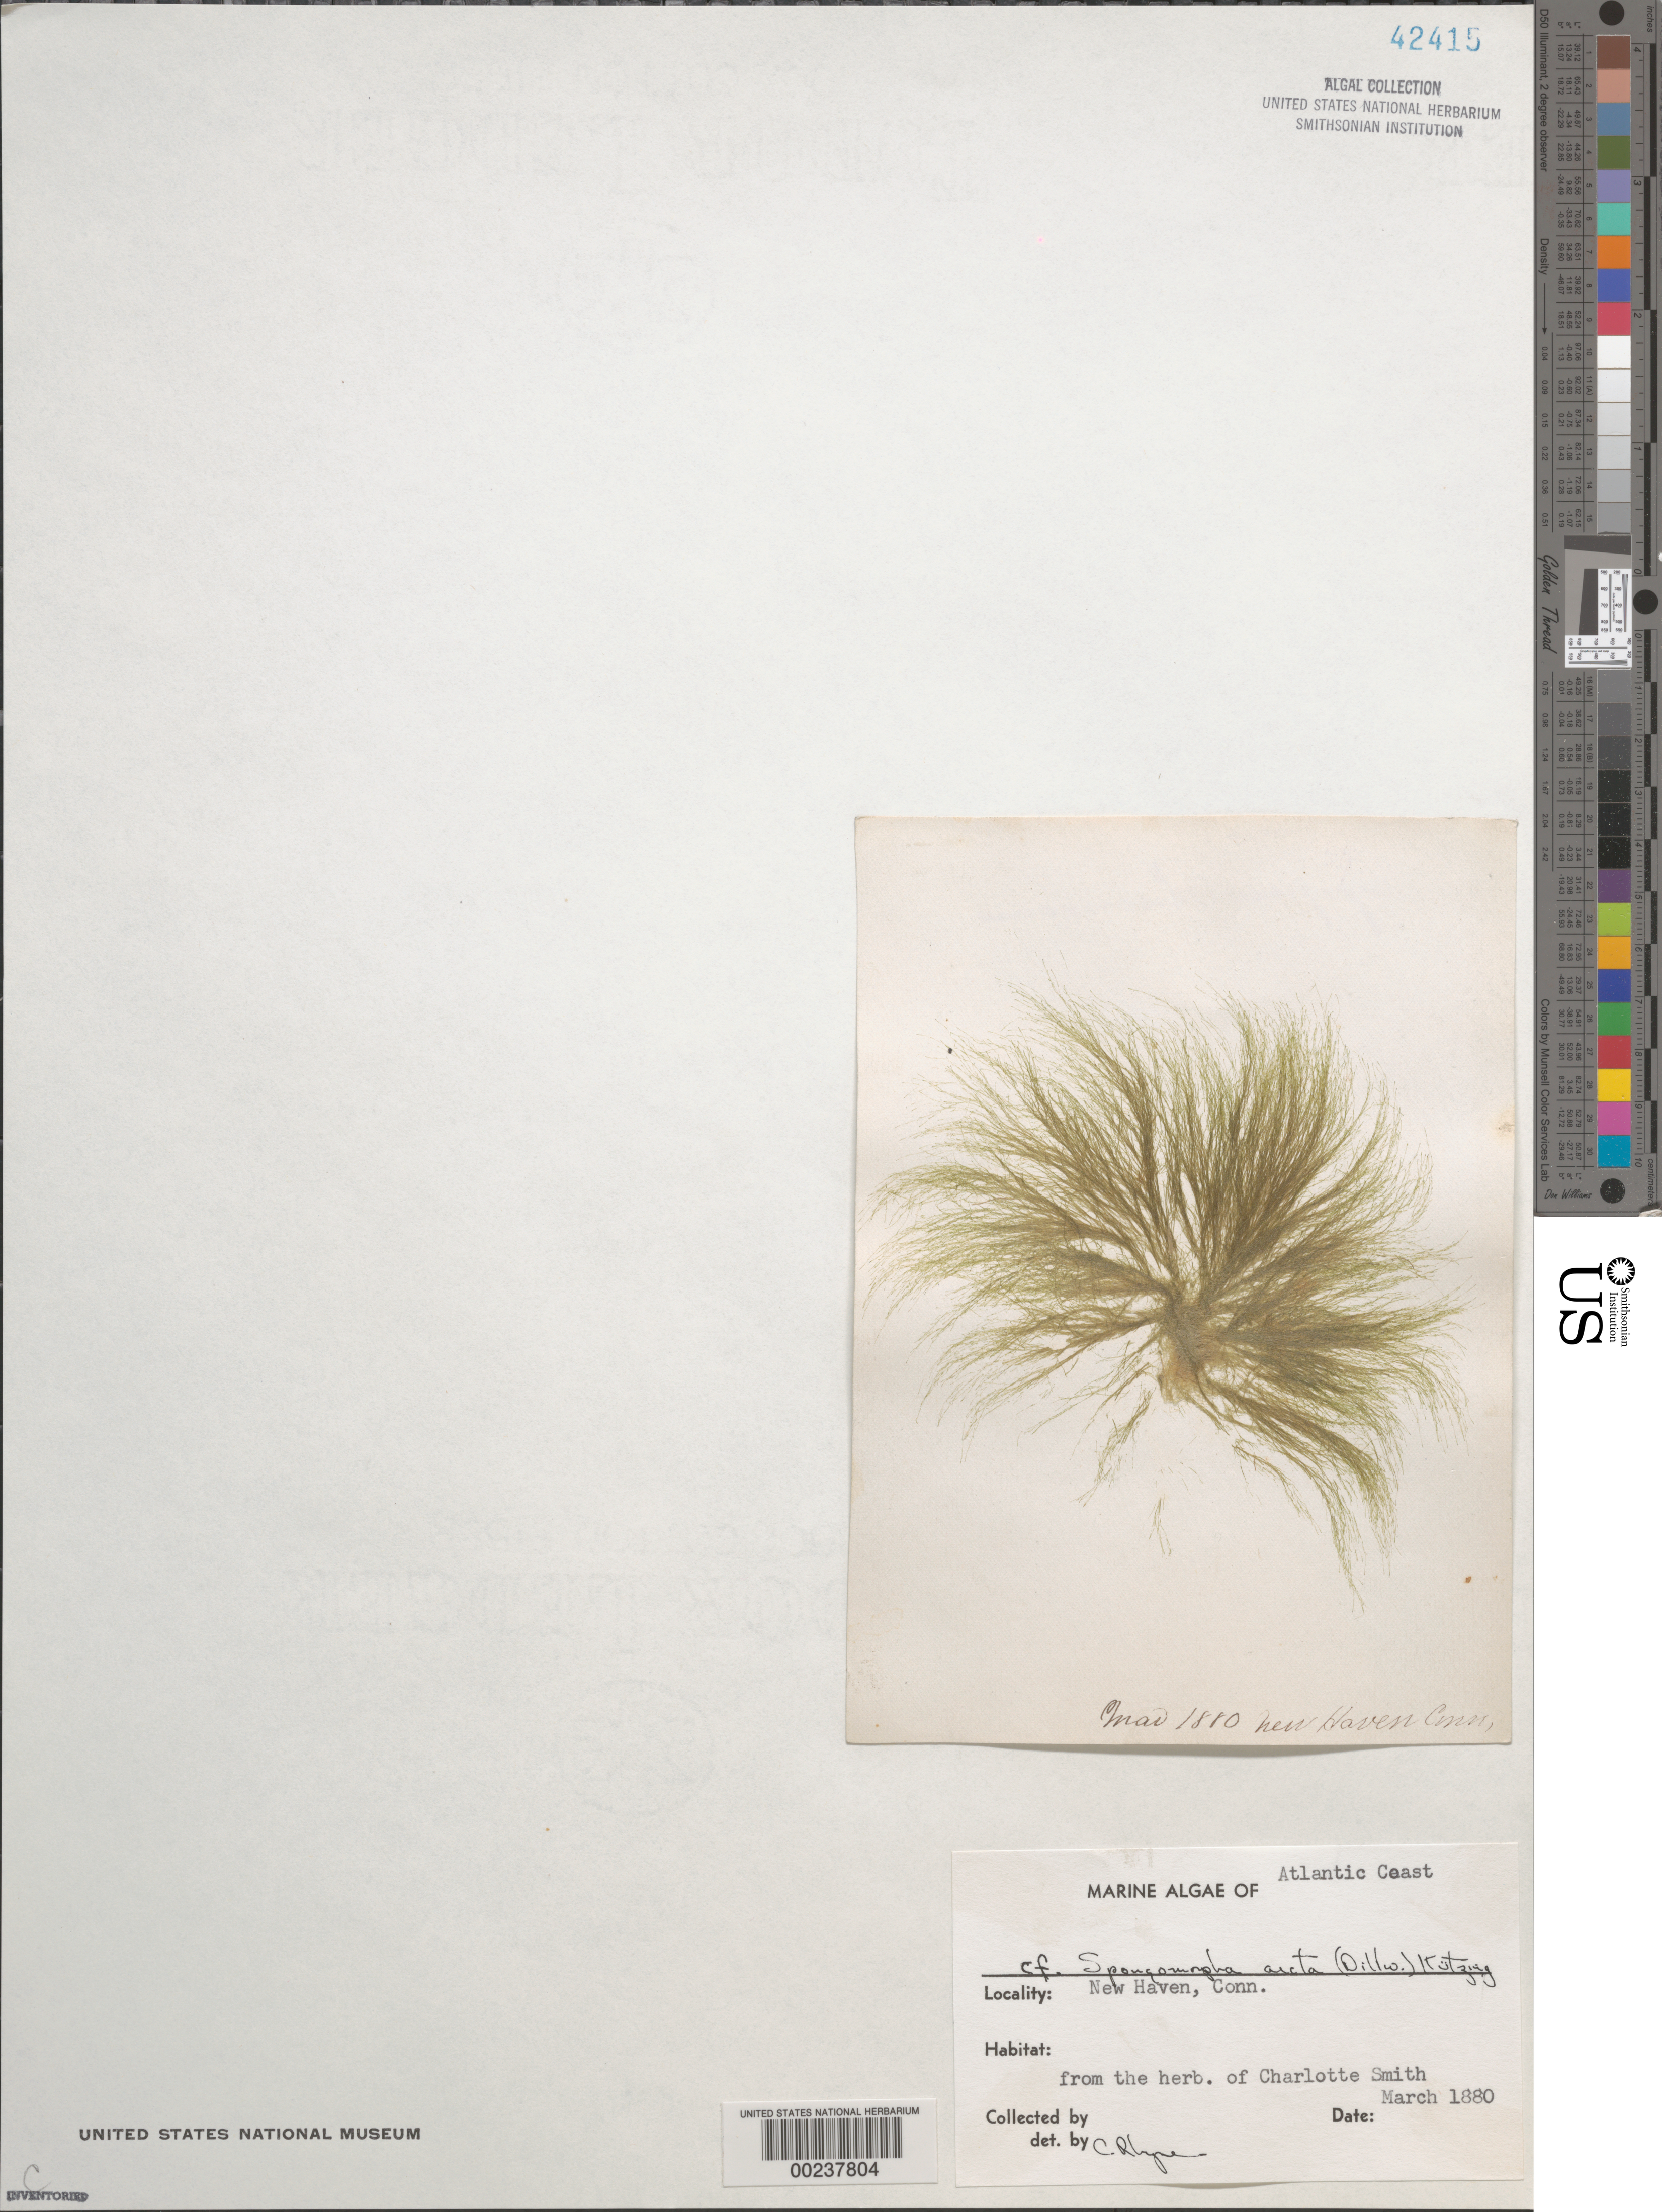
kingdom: Plantae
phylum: Chlorophyta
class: Ulvophyceae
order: Ulotrichales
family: Ulotrichaceae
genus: Acrosiphonia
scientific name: Acrosiphonia arcta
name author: (Dillwyn) Gain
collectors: Charlotte Smith (herbarium)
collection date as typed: Mar 1880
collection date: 1880-03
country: United States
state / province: Connecticut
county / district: New Haven County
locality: New Haven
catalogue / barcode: US 42415